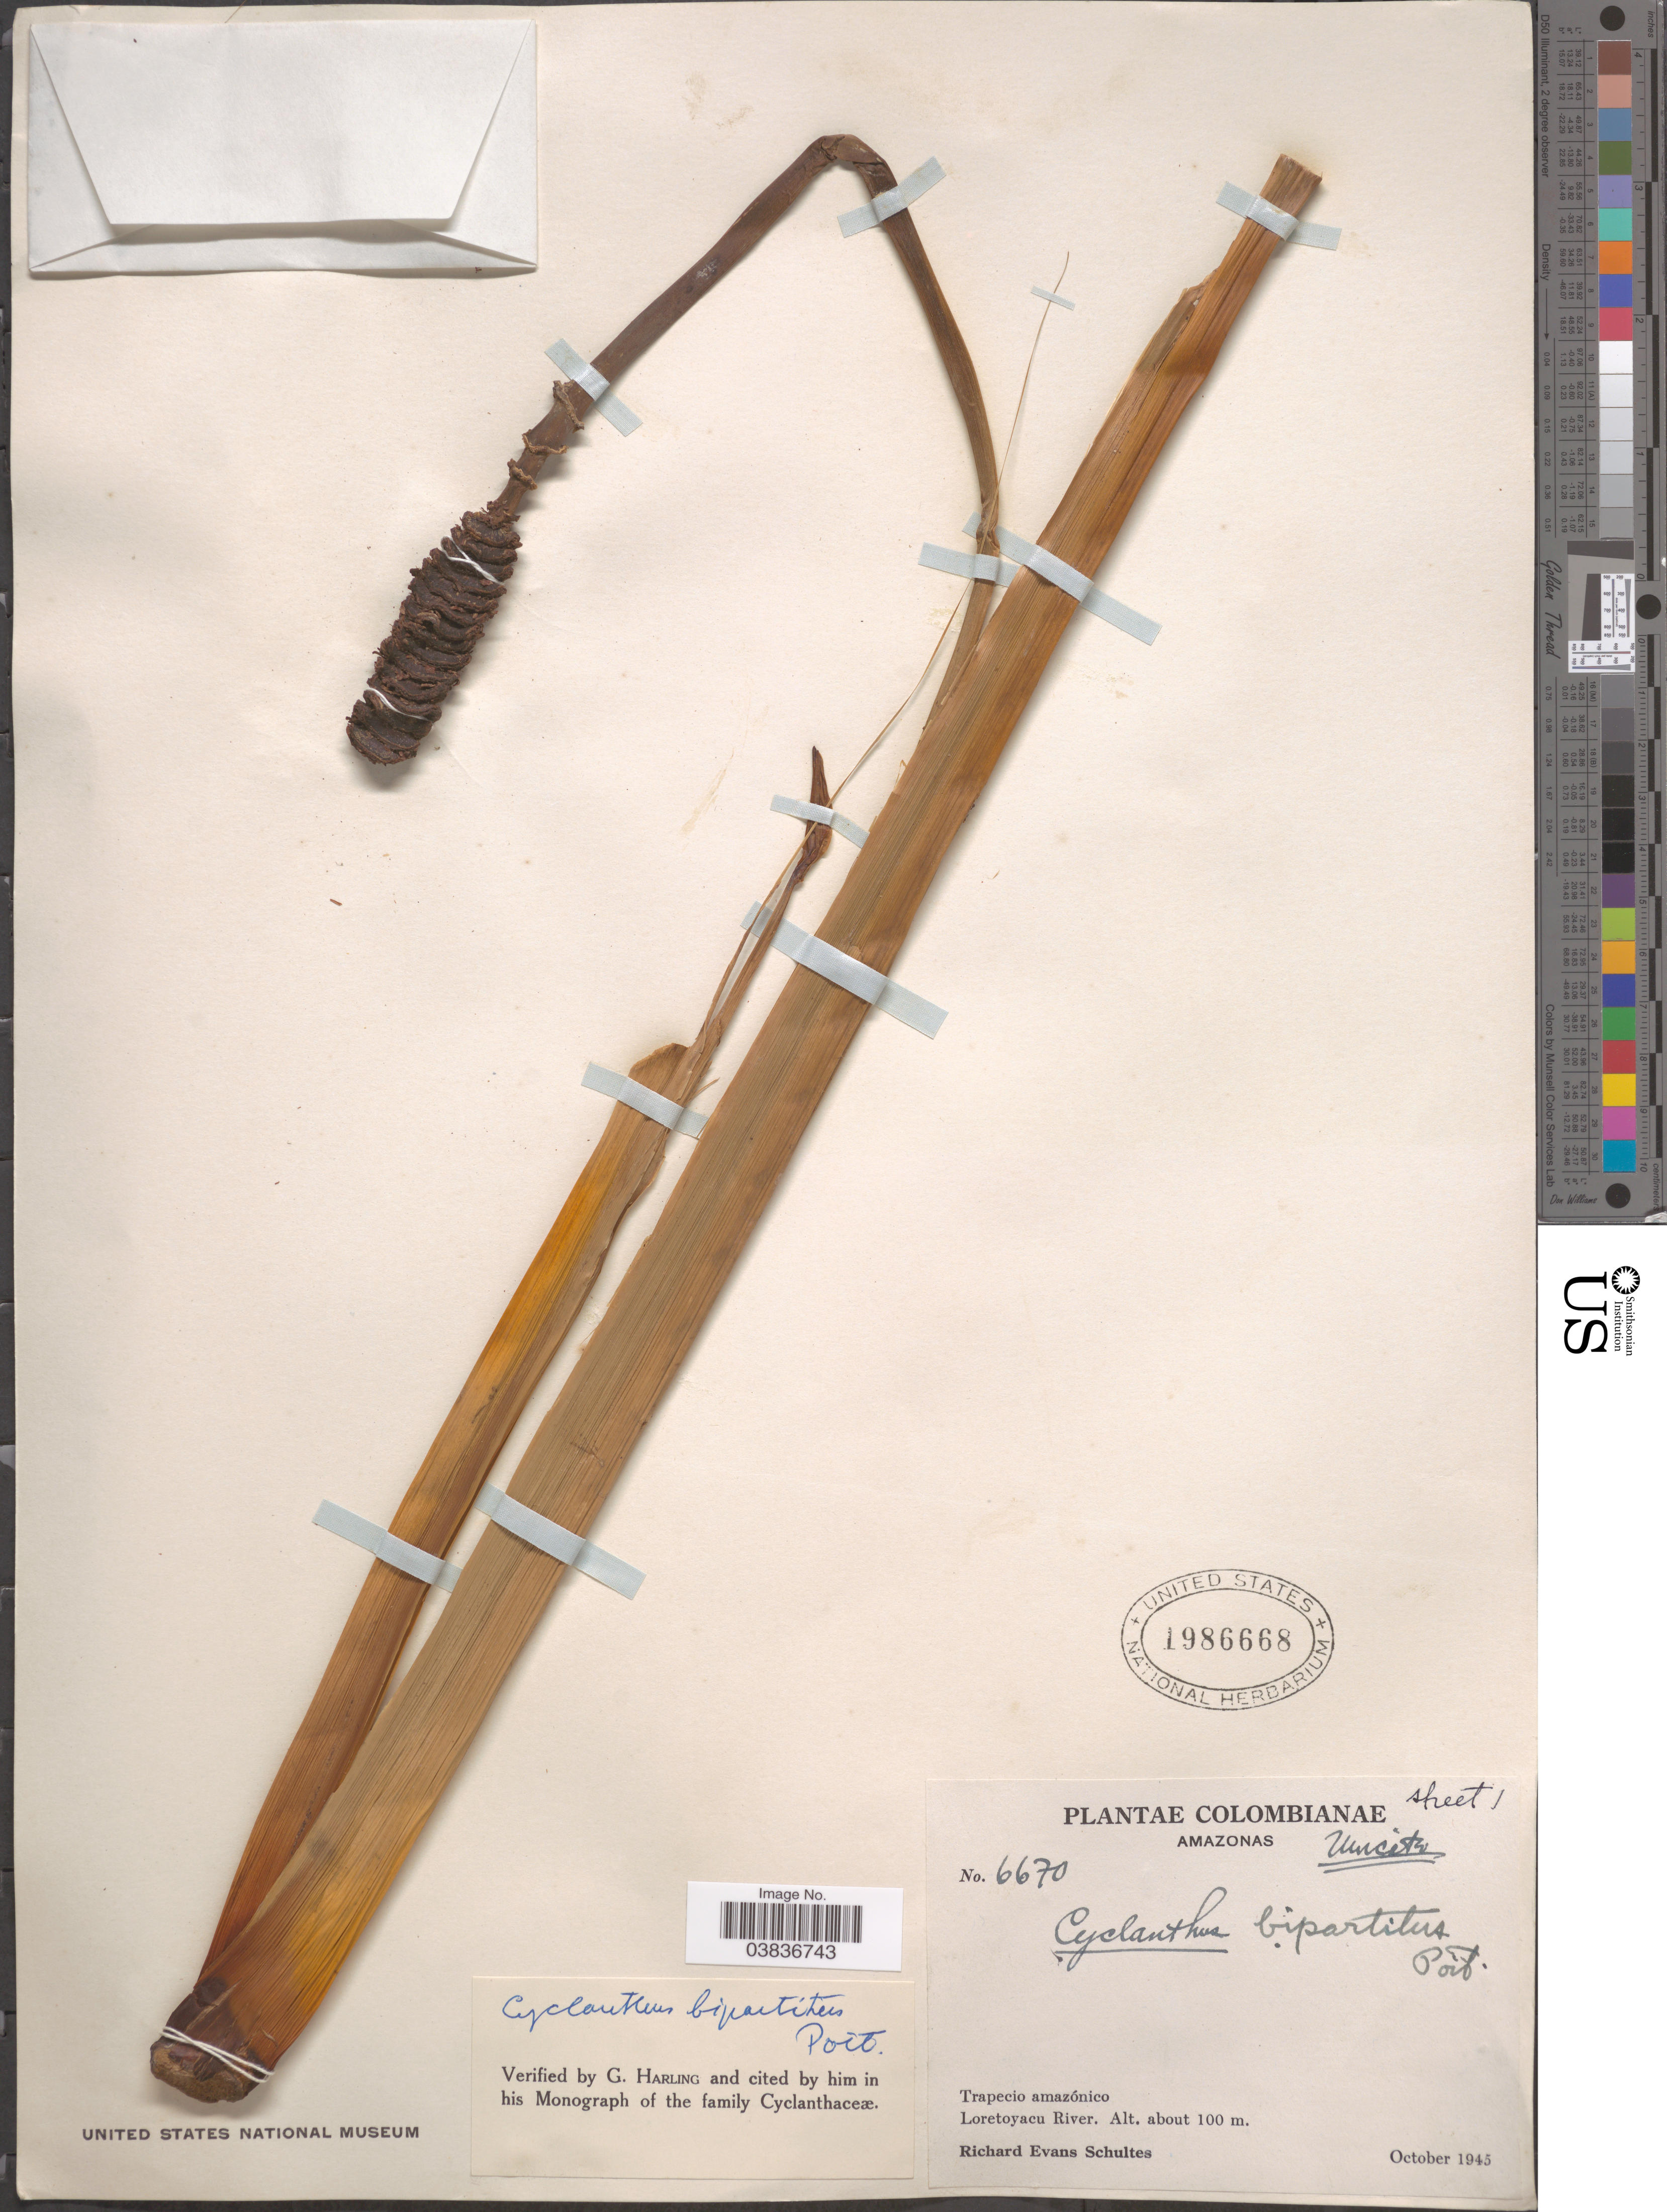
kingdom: Plantae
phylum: Tracheophyta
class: Liliopsida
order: Pandanales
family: Cyclanthaceae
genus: Cyclanthus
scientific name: Cyclanthus bipartitus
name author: Poit. ex A. Rich.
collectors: R. E. Schultes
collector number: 6670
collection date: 1945-10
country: Colombia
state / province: Amazônas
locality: Trapecio amazónico. Loretoyacu River.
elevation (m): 100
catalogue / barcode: US 1986668